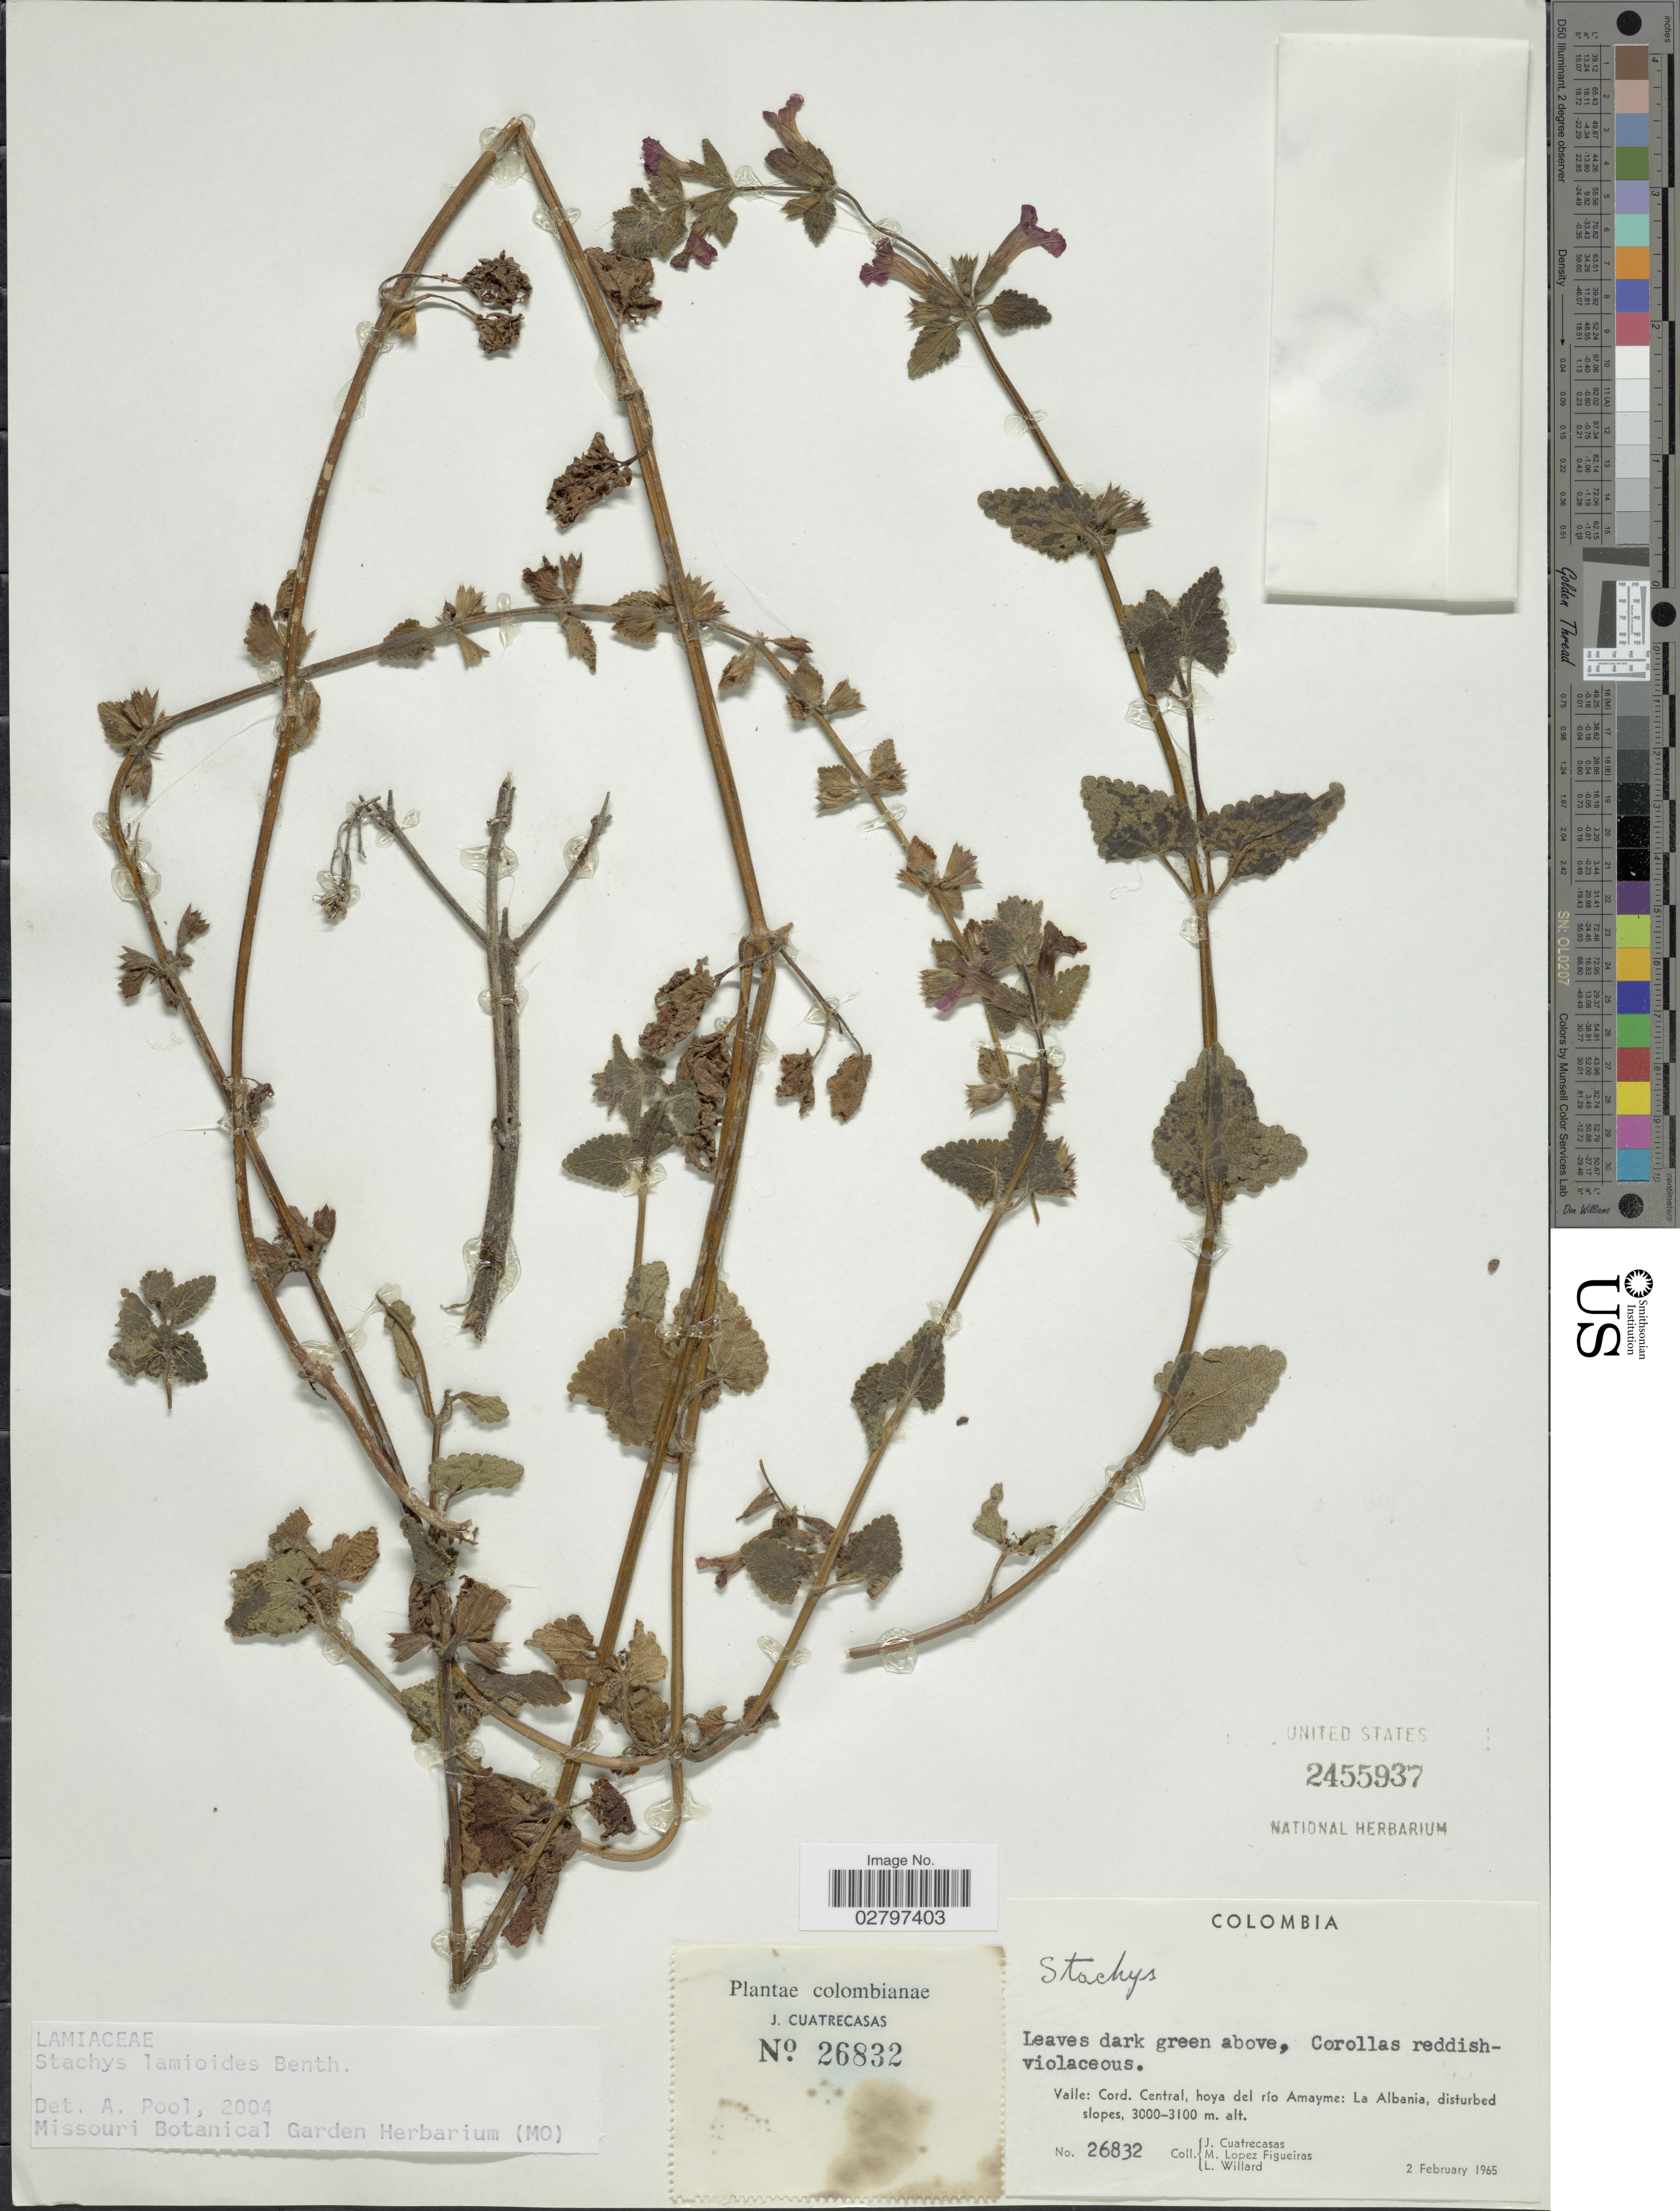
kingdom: Plantae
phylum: Tracheophyta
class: Magnoliopsida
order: Lamiales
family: Lamiaceae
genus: Stachys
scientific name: Stachys lamioides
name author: Benth.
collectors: J. Cuatrecasas, M. López Figueiras & L. Willard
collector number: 26832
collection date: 1965-02-02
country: Colombia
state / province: Valle del Cauca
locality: Valle: Cord. Central, hoya del río Amayme: La Albania.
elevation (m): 3000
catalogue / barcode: US 2455937